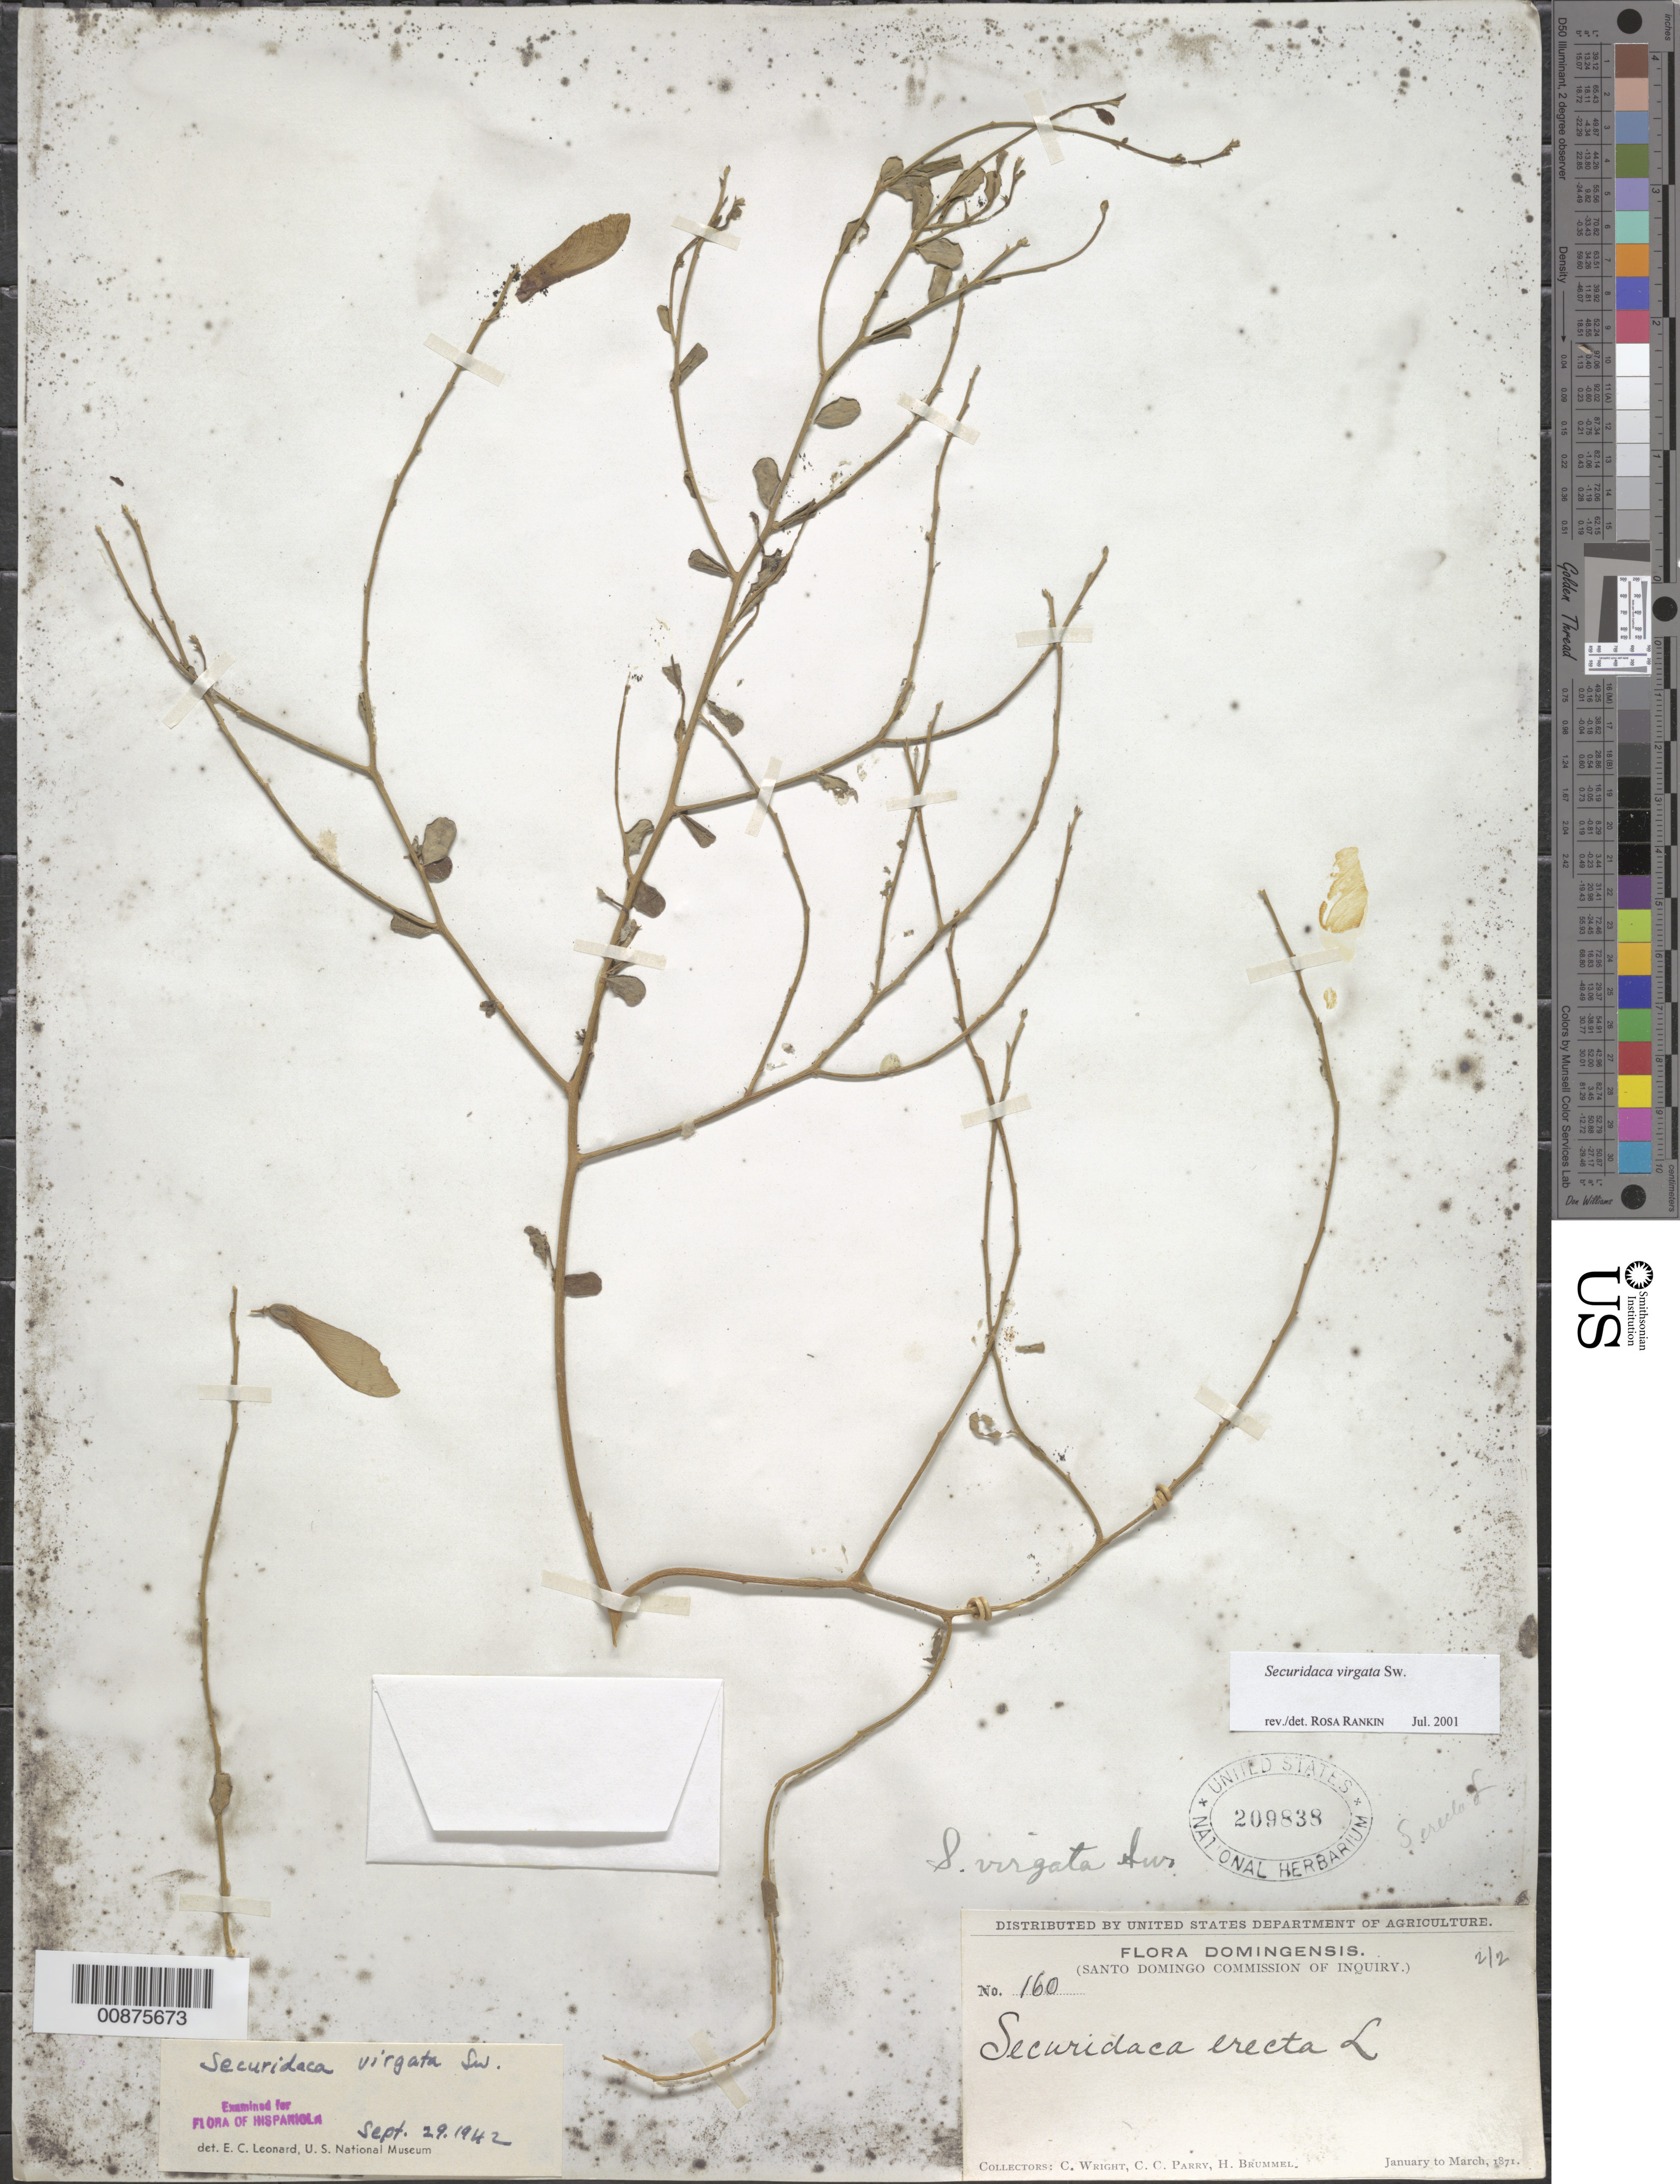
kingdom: Plantae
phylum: Tracheophyta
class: Magnoliopsida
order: Fabales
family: Polygalaceae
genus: Securidaca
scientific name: Securidaca virgata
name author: Sw.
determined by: Rankin Rodriguez, Rosa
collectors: C. Wright, C. C. Parry & H. Brummel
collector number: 160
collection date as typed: Jan 1871 to -- Mar 1871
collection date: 1871-01/1871-03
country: Dominican Republic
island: Hispaniola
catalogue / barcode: US 209838